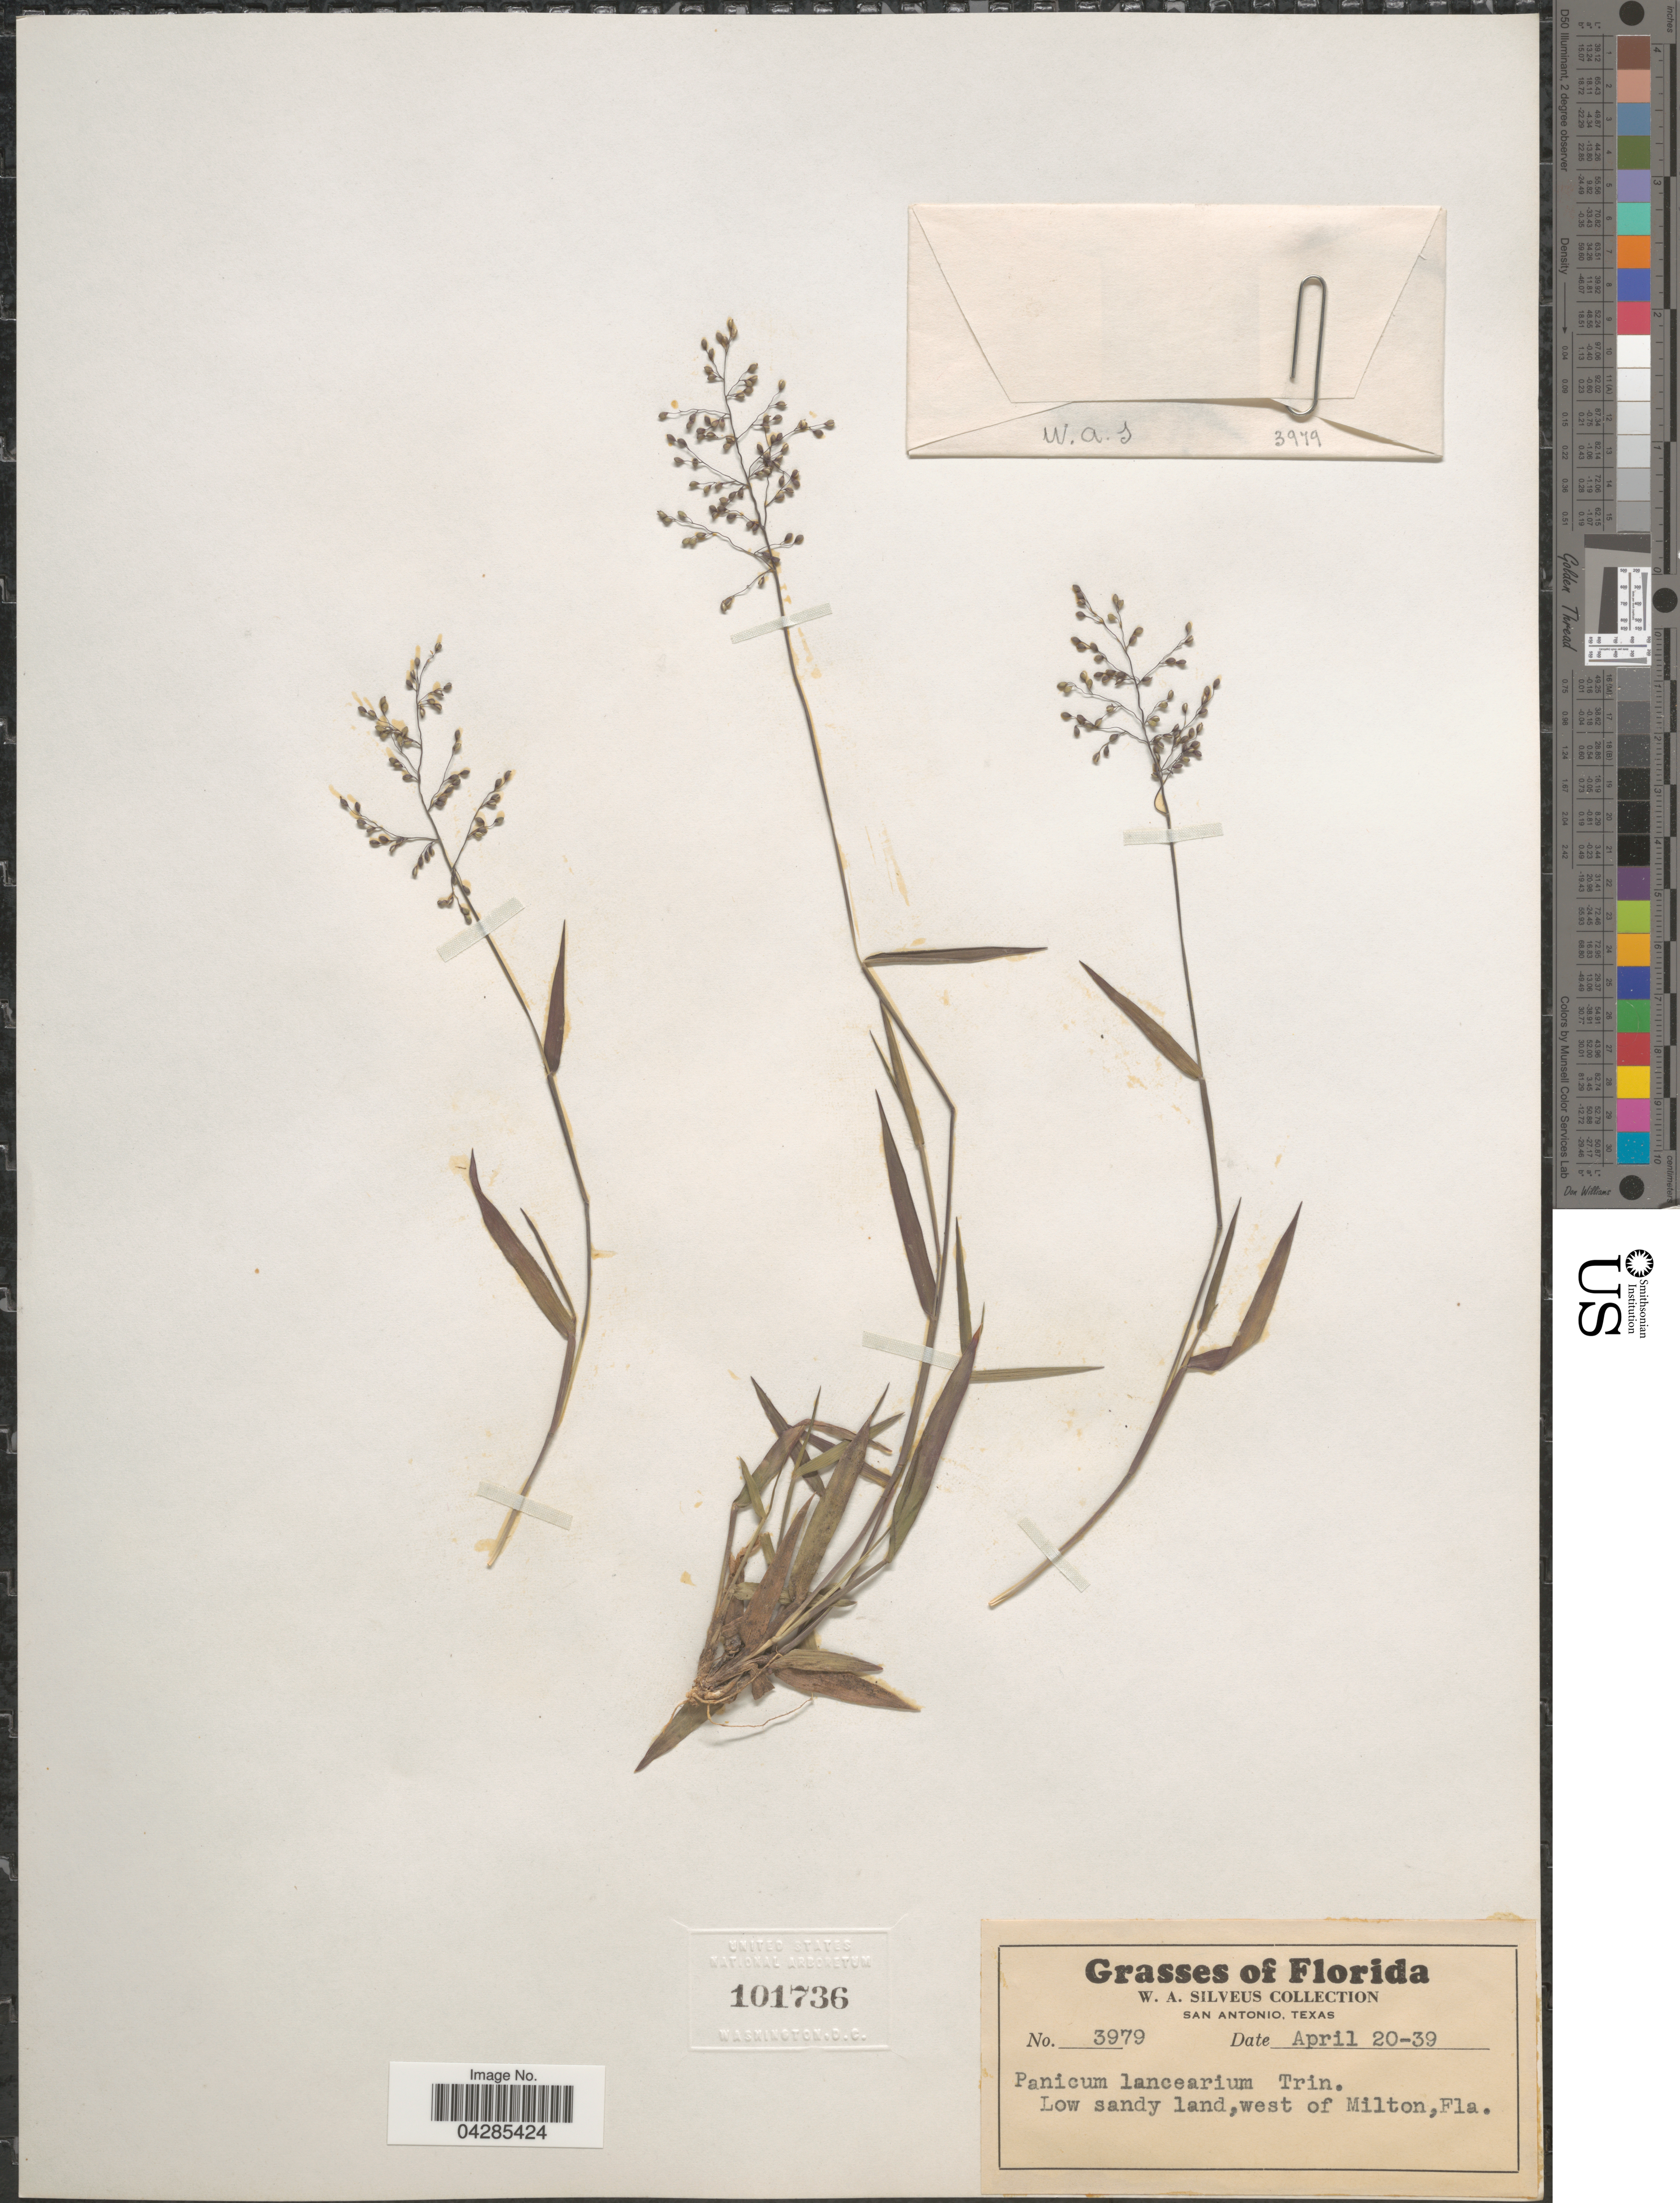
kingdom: Plantae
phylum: Tracheophyta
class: Liliopsida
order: Poales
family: Poaceae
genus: Dichanthelium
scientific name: Dichanthelium portoricense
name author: (Desv. ex Ham.) B.F. Hansen & Wunderlin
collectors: W. Silveus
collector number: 3979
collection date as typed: Transcribed d/m/y: 20/4/39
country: United States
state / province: Florida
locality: Low sandy land, west of Milton.